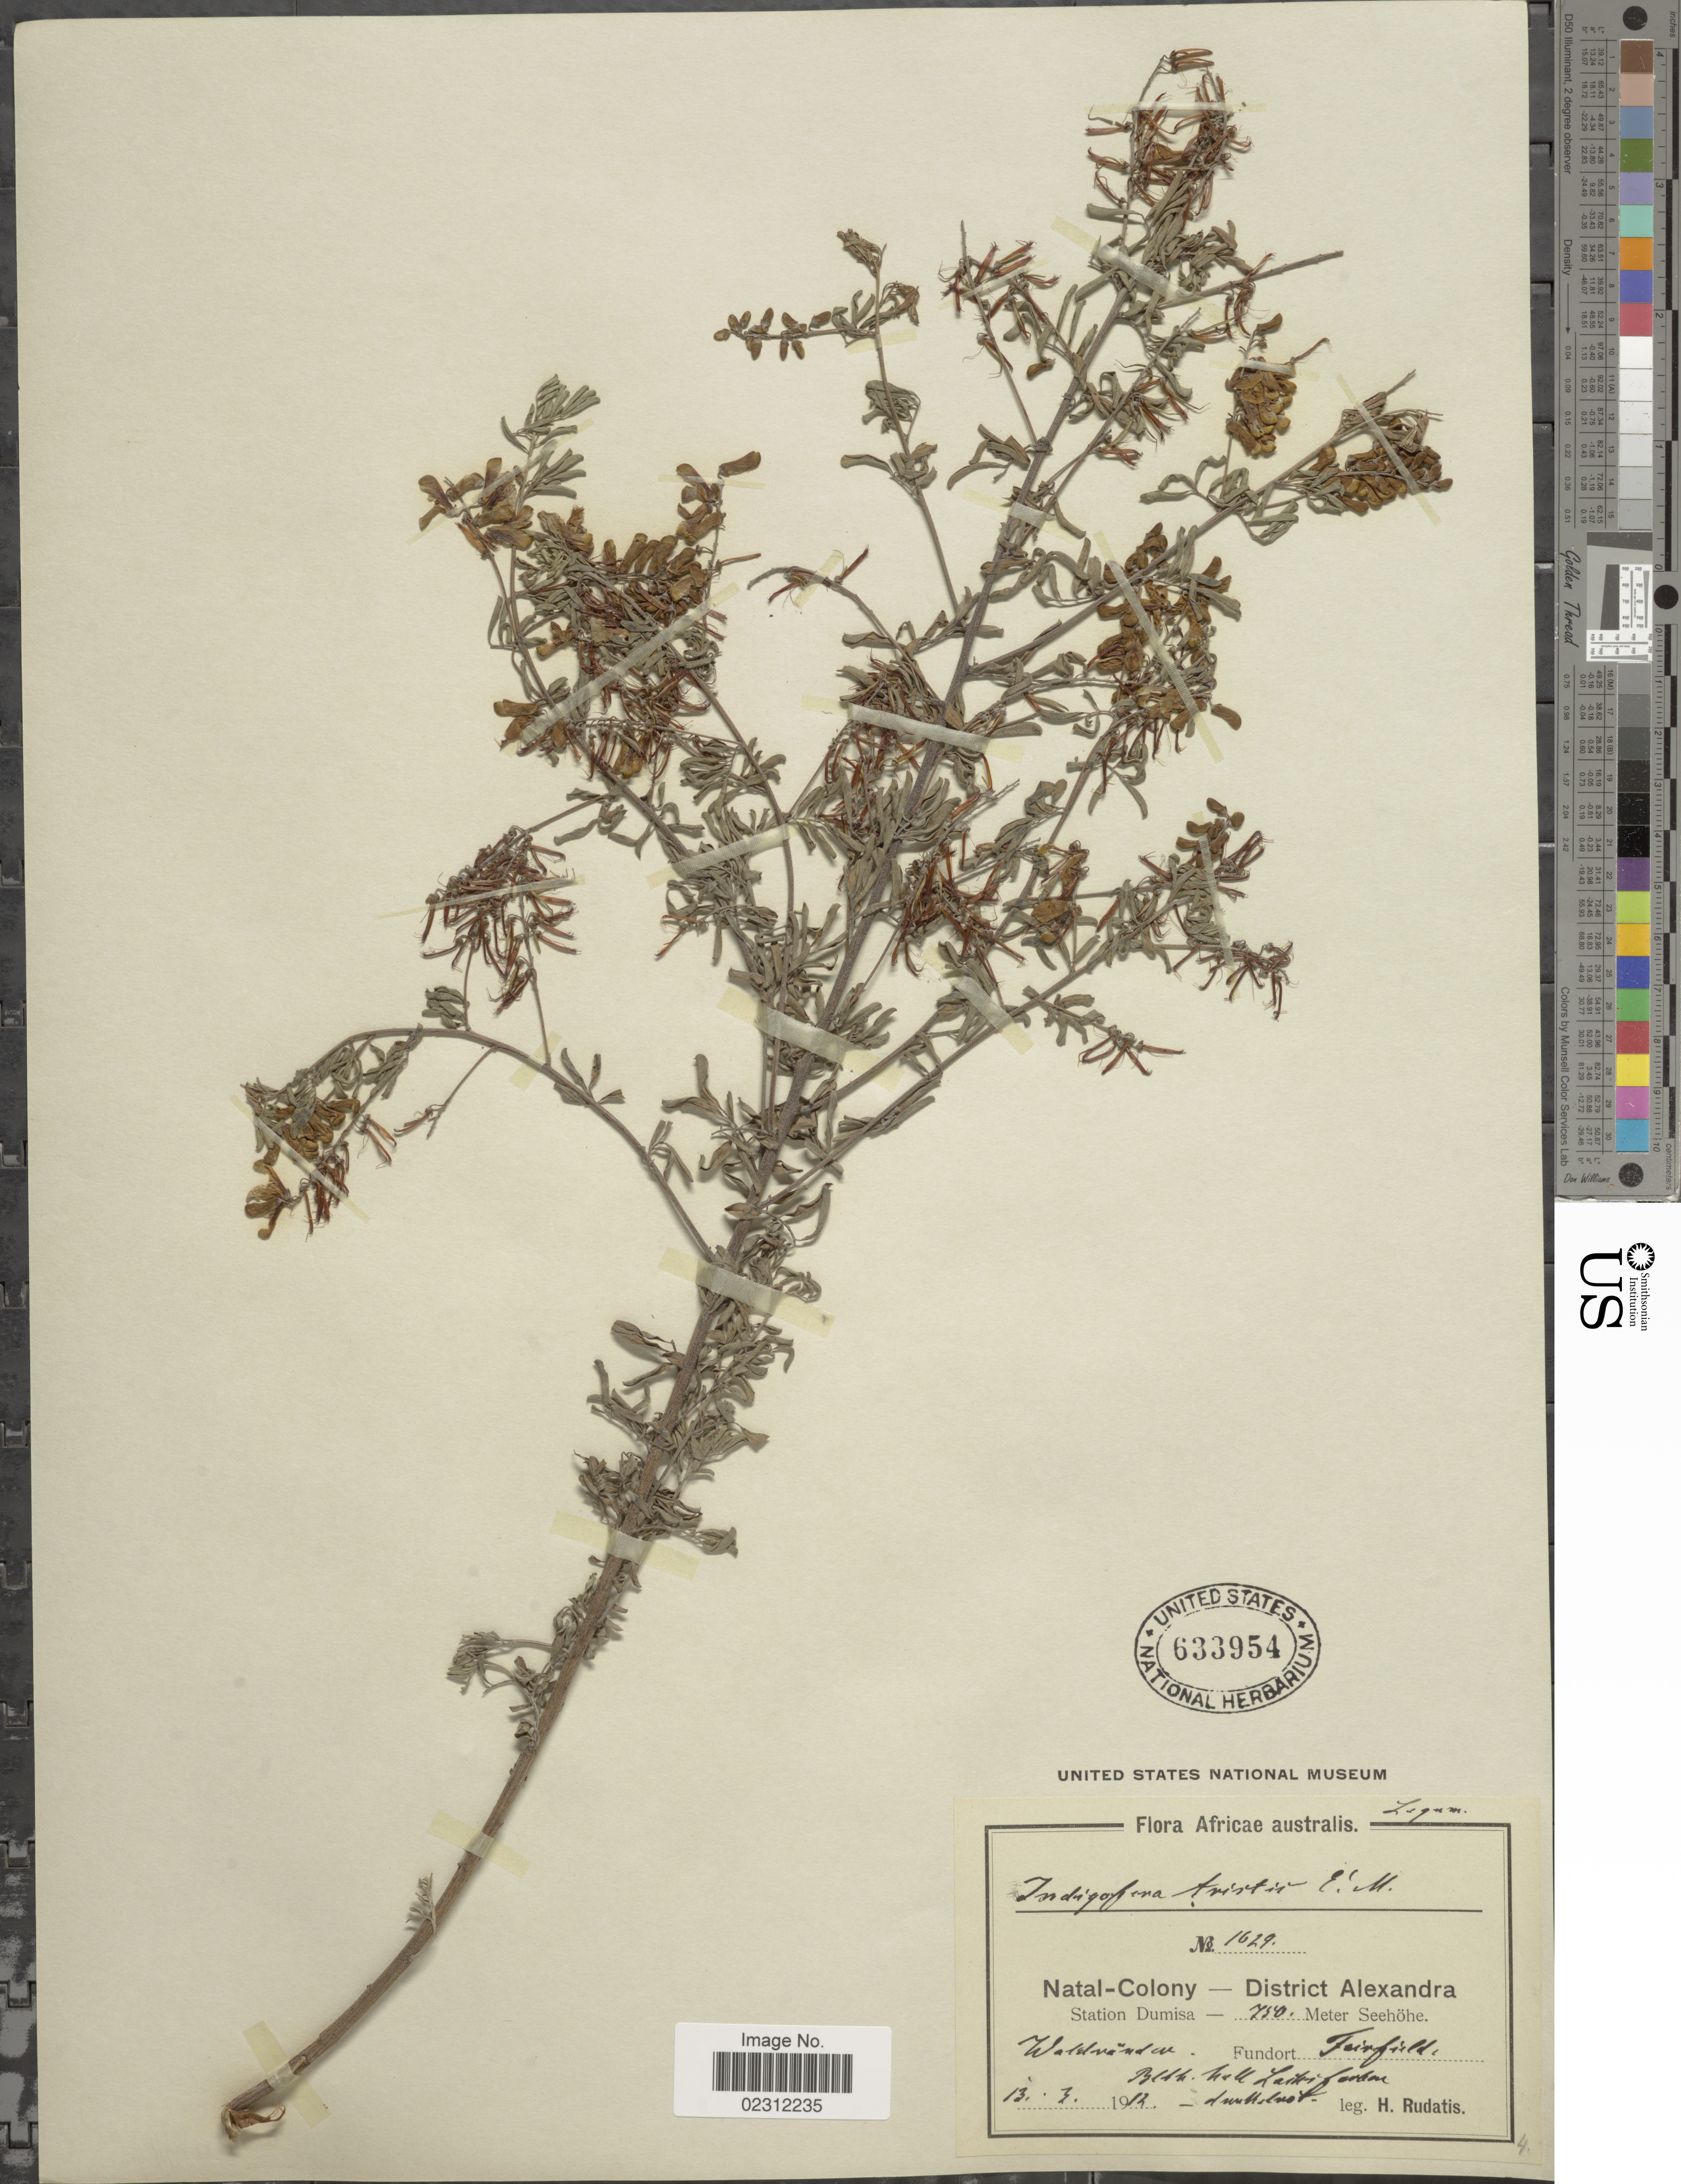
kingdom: Plantae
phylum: Tracheophyta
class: Magnoliopsida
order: Fabales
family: Fabaceae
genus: Indigofera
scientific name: Indigofera tristis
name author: E. Mey.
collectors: H. Rudatis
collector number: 1629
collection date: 1912-03-13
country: South Africa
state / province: KwaZulu-Natal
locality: Natal-Colony - District Alexandra, Station Dumisa [illegible text]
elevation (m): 750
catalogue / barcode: US 633954